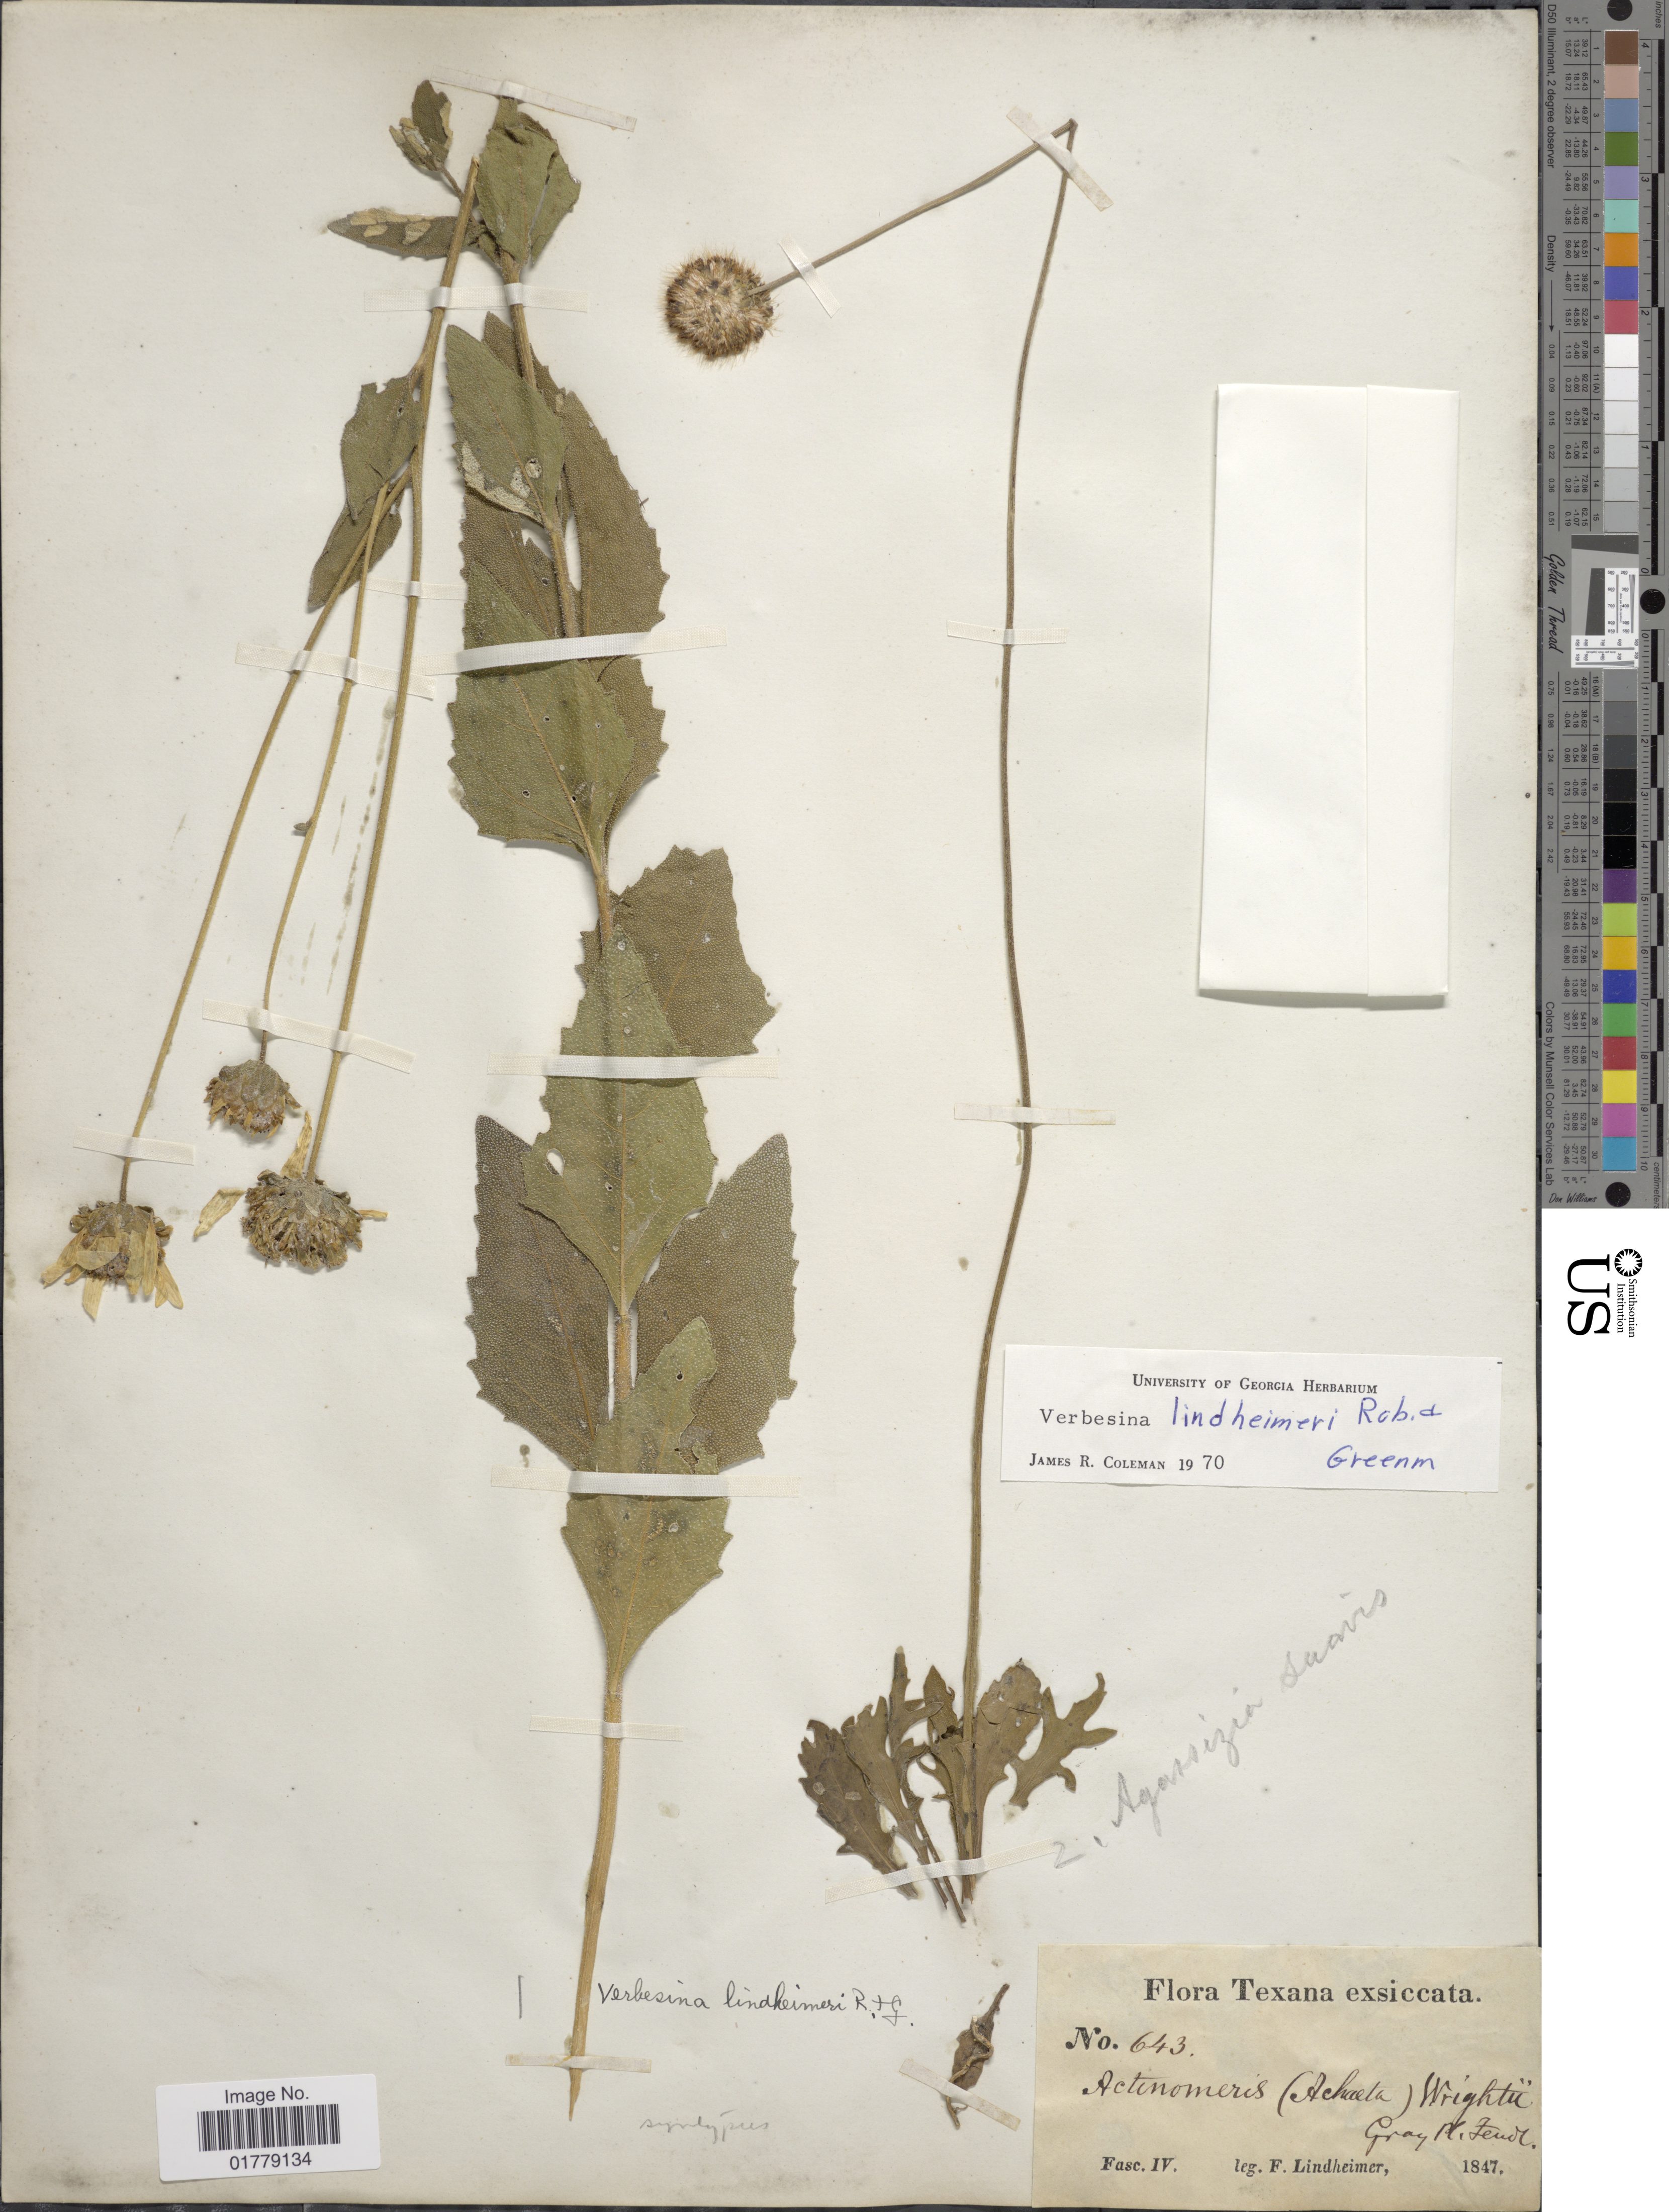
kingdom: Plantae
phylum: Tracheophyta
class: Magnoliopsida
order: Asterales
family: Asteraceae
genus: Verbesina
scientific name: Verbesina lindheimeri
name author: B.L. Rob. & Greenm.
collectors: F. Lindheimer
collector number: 643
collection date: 1847-04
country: United States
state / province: Texas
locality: Texana.